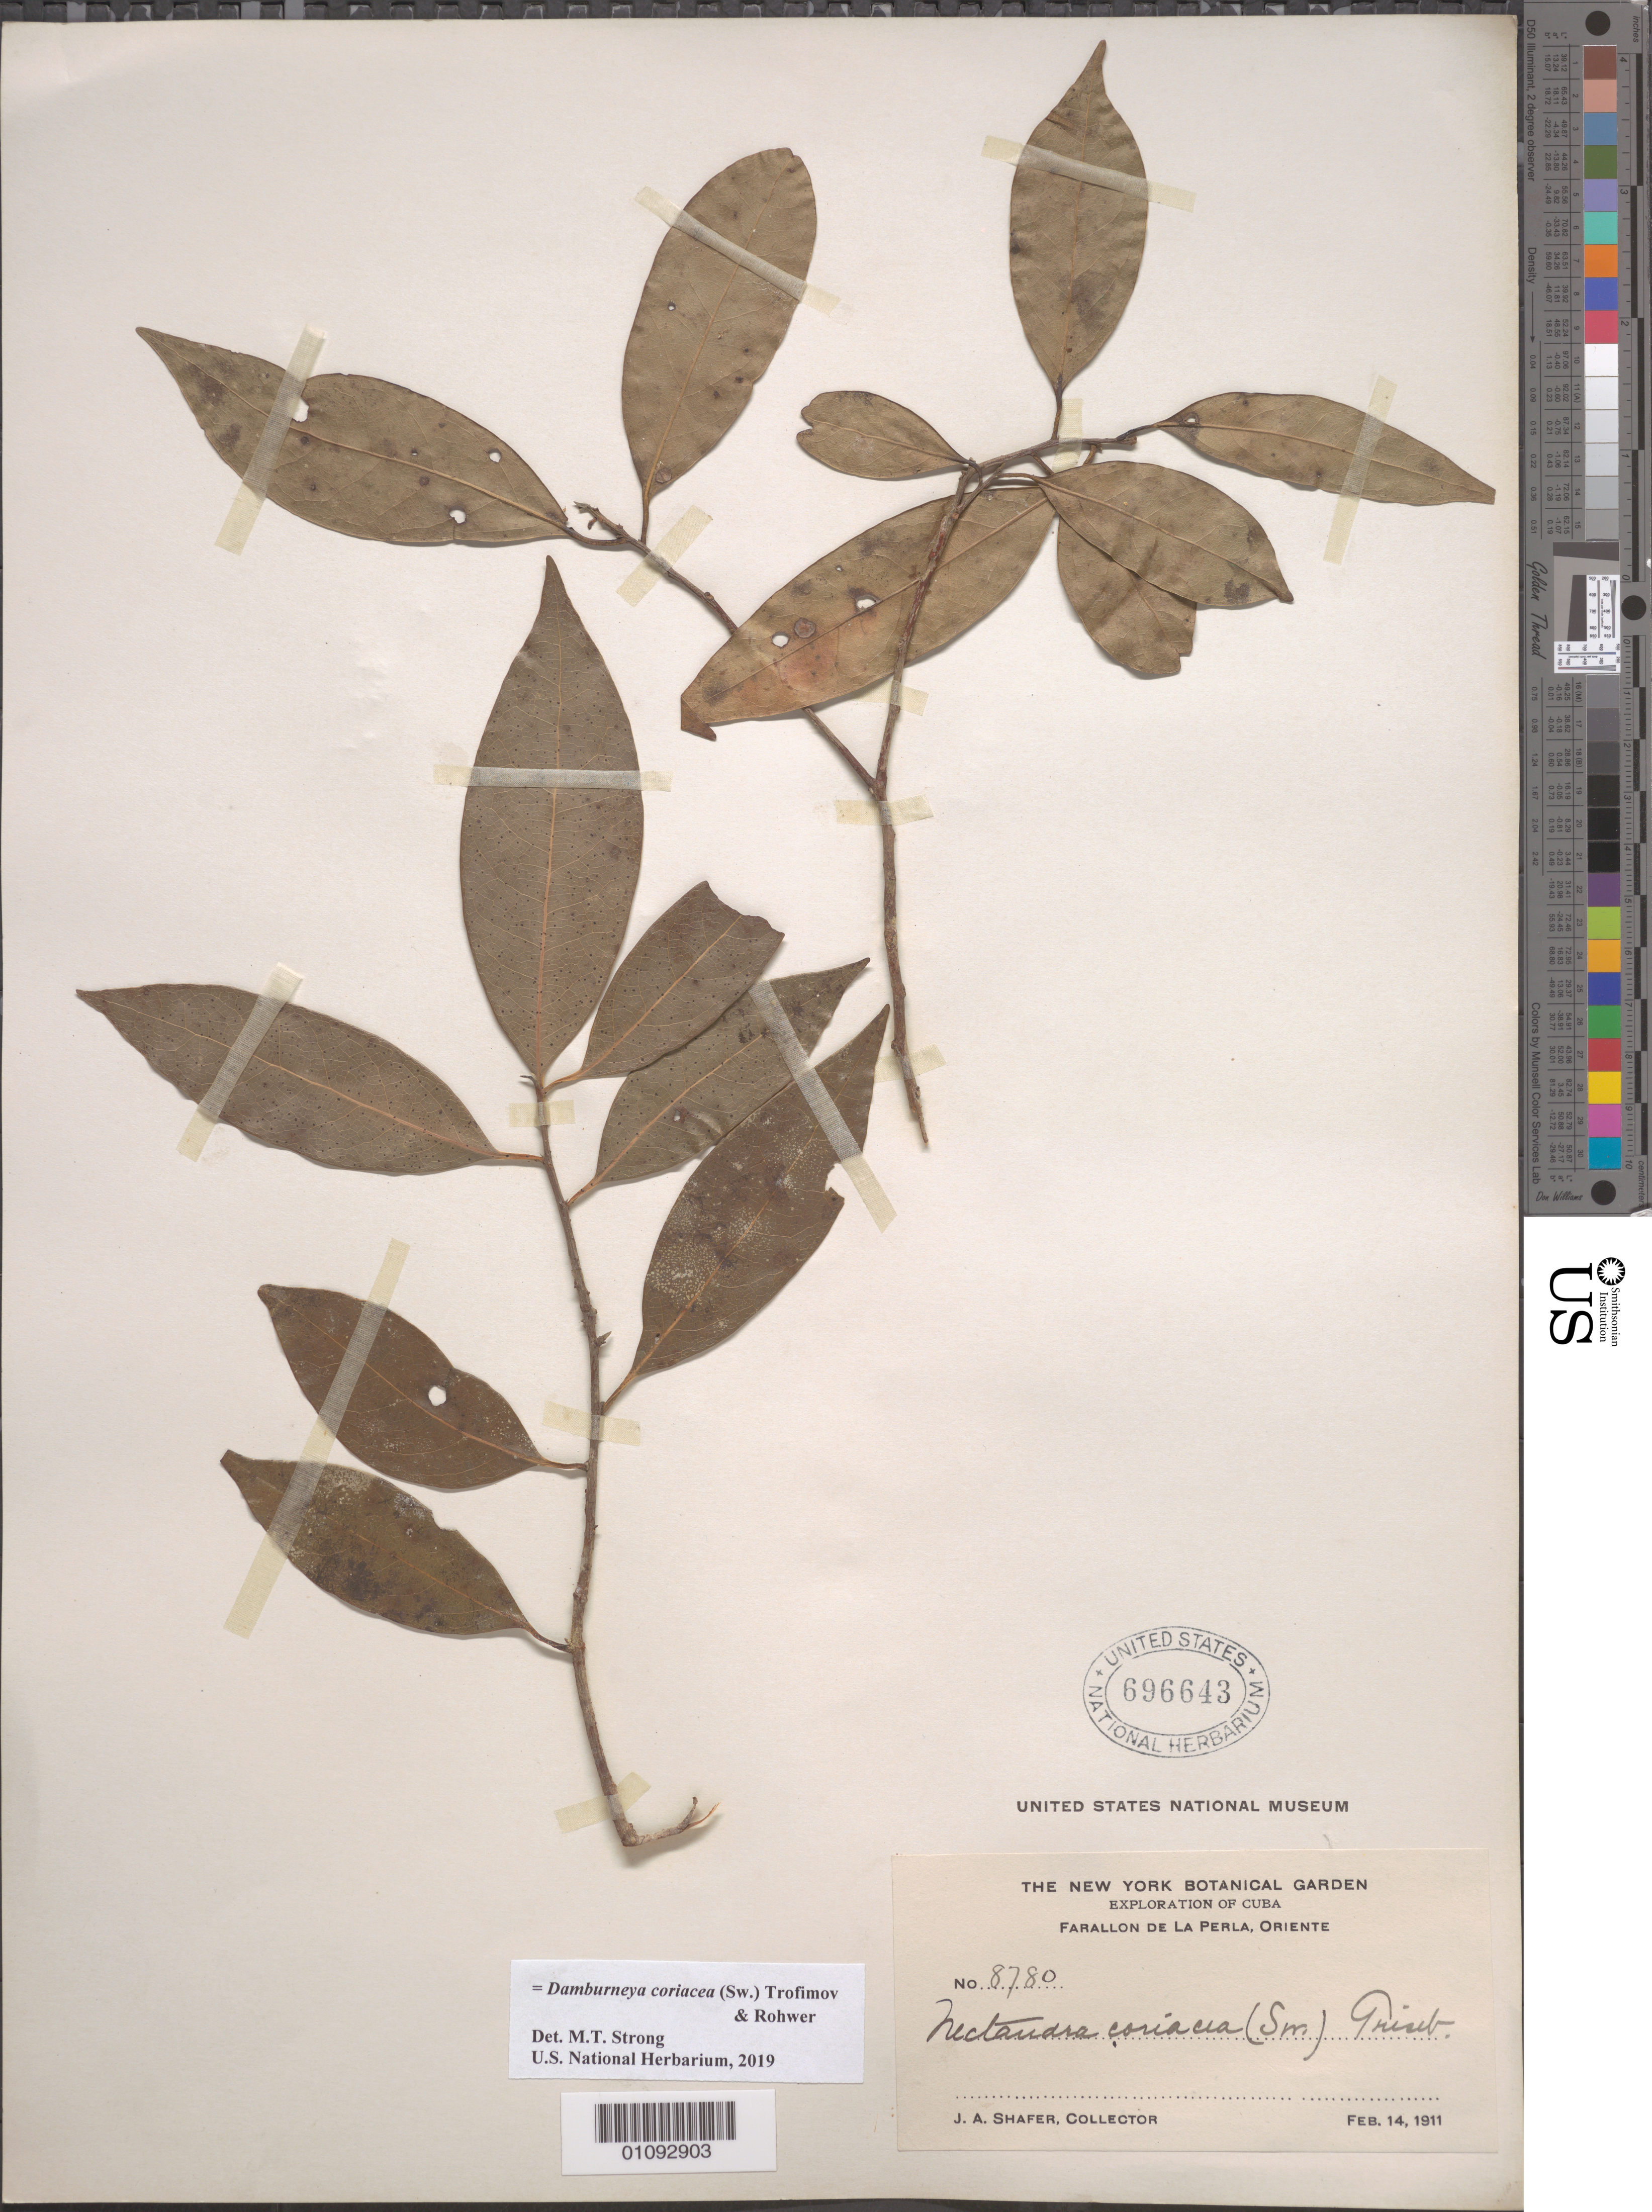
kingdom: Plantae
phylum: Tracheophyta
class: Magnoliopsida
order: Laurales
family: Lauraceae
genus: Damburneya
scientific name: Damburneya coriacea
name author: (Sw.) Trofimov & Rohwer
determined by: Strong, M. T., (US), Smithsonian Institution - National Museum of Natural History (UNITED STATES)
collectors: J. A. Shafer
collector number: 8780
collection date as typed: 14 Feb 1911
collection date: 1911-02-14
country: Cuba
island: Cuba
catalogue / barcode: US 696643